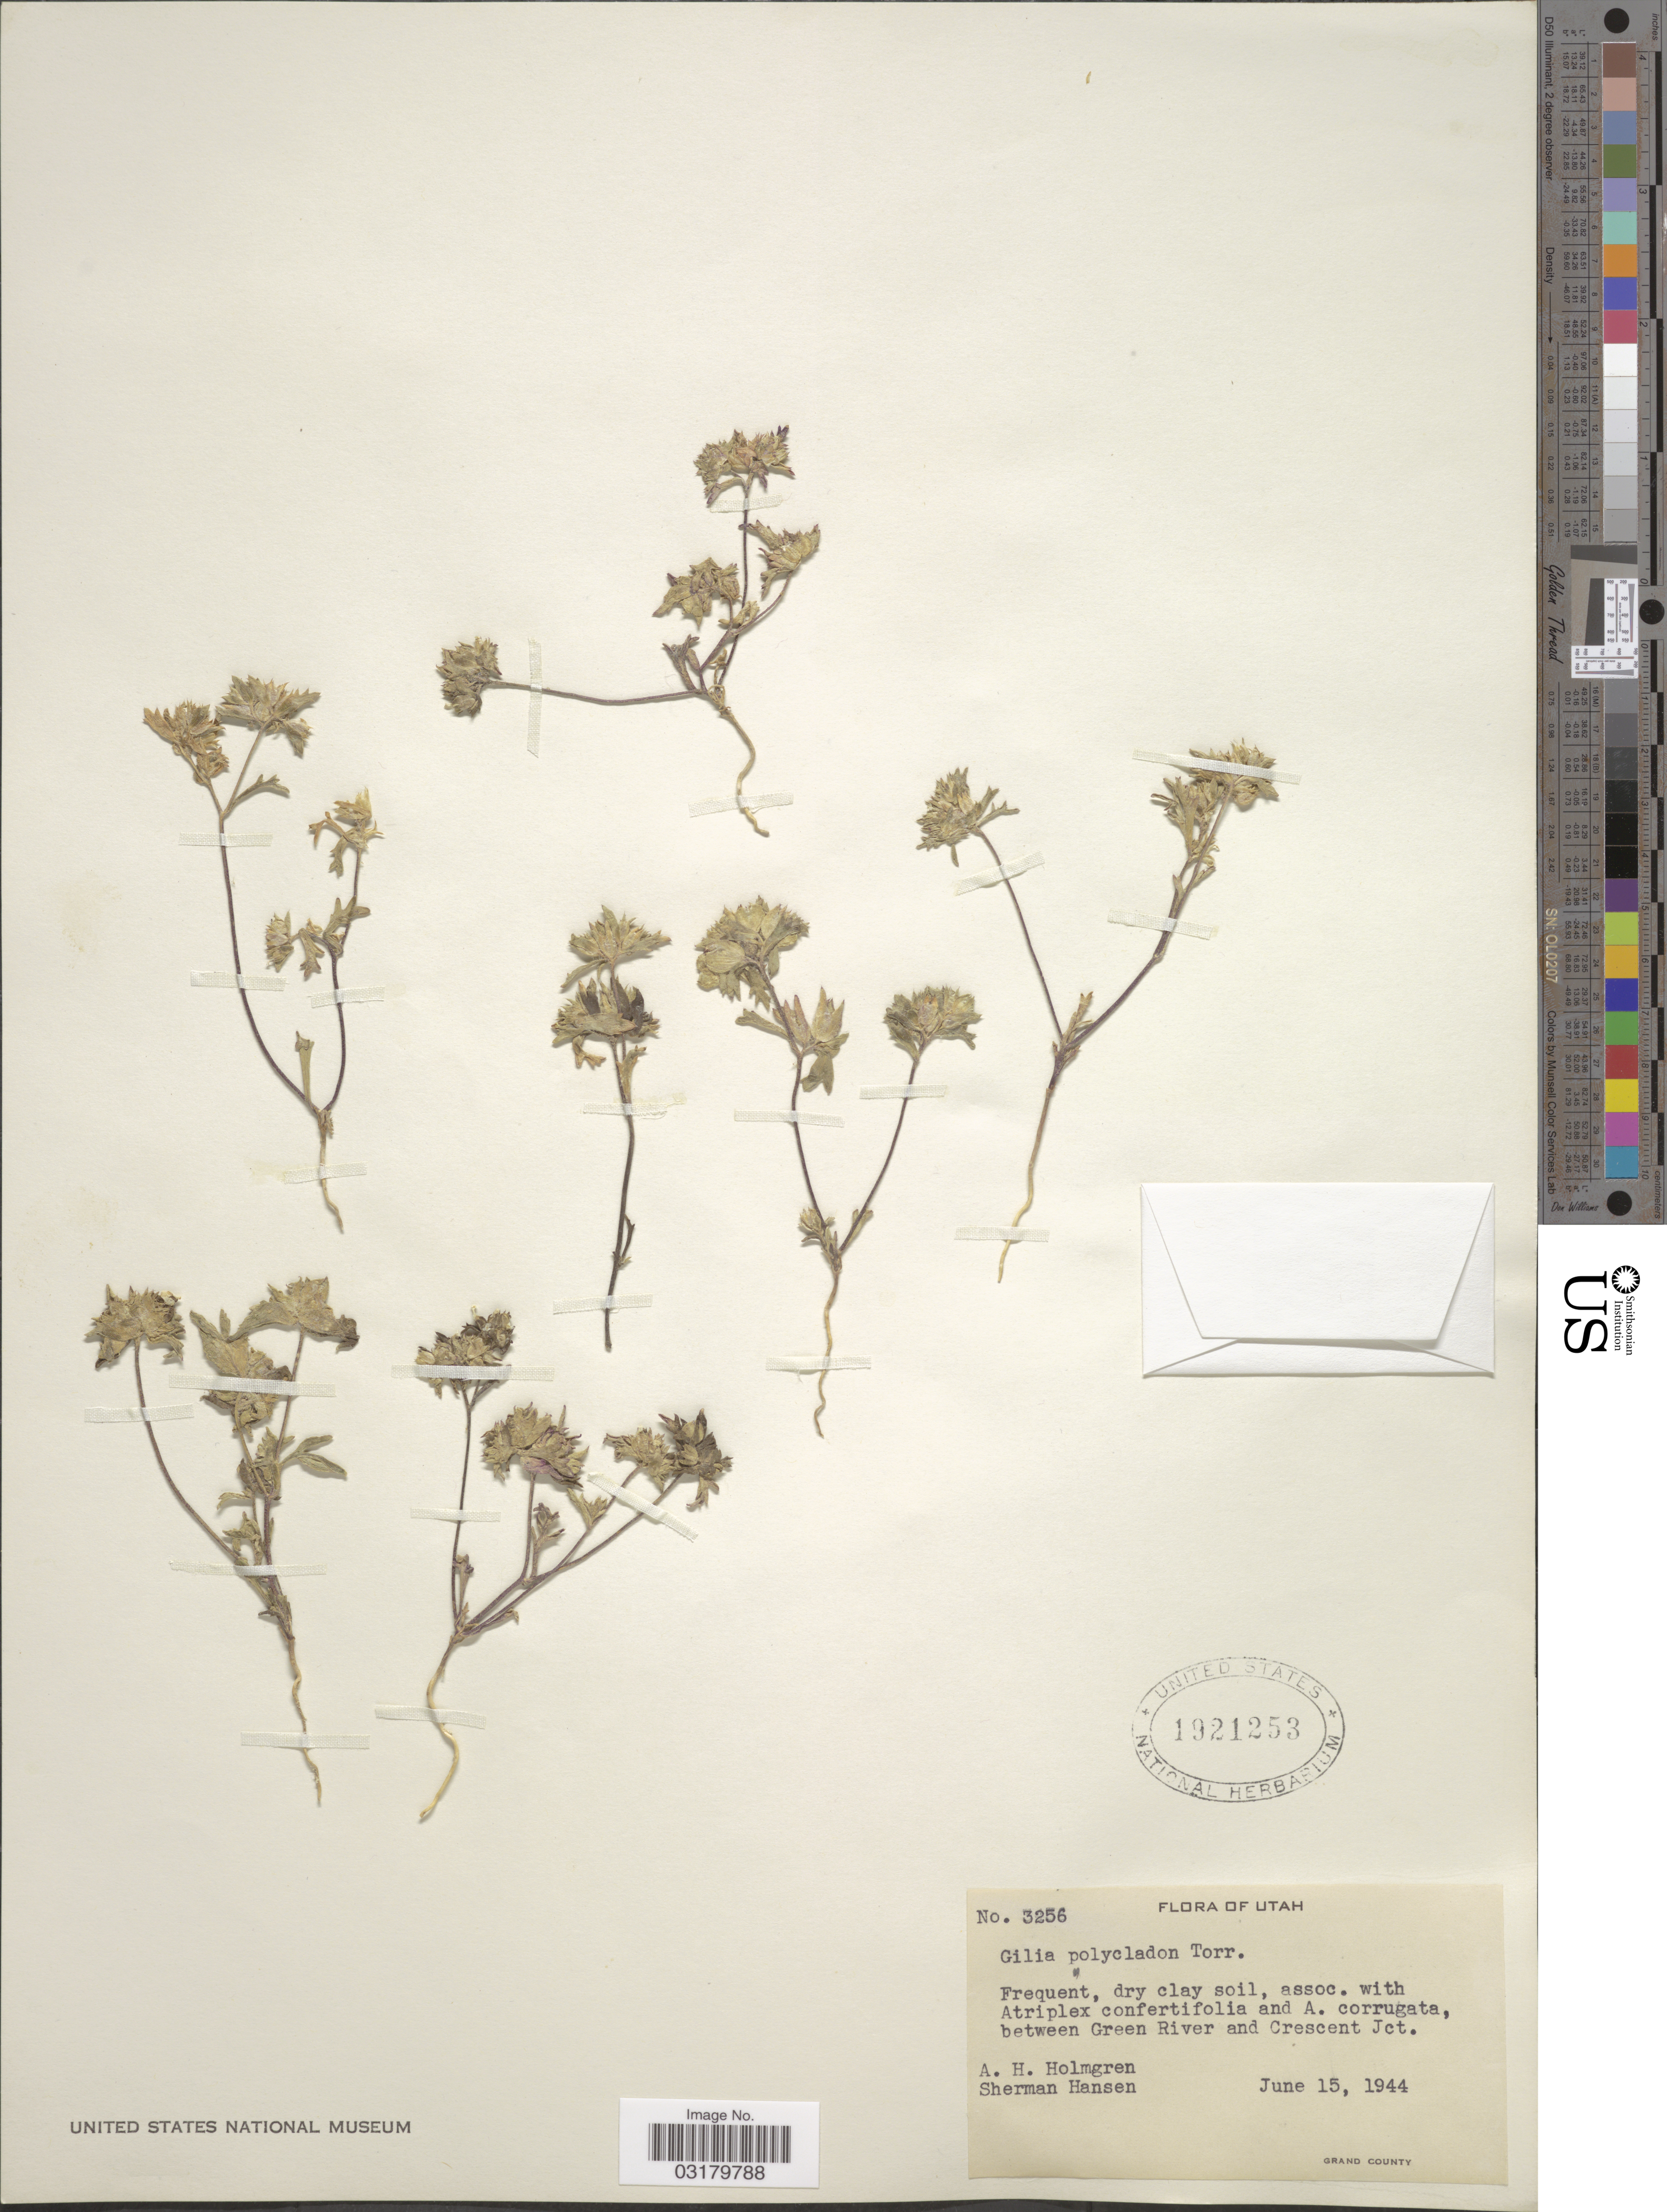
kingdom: Plantae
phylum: Tracheophyta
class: Magnoliopsida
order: Ericales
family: Polemoniaceae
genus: Ipomopsis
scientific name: Ipomopsis polycladon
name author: (Torr.) V.E. Grant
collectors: A. H. Holmgren & S. Hansen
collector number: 3256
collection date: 1944-06-15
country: United States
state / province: Utah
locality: Between Green River and Crescent Jct. Grand County.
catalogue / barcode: US 1921253